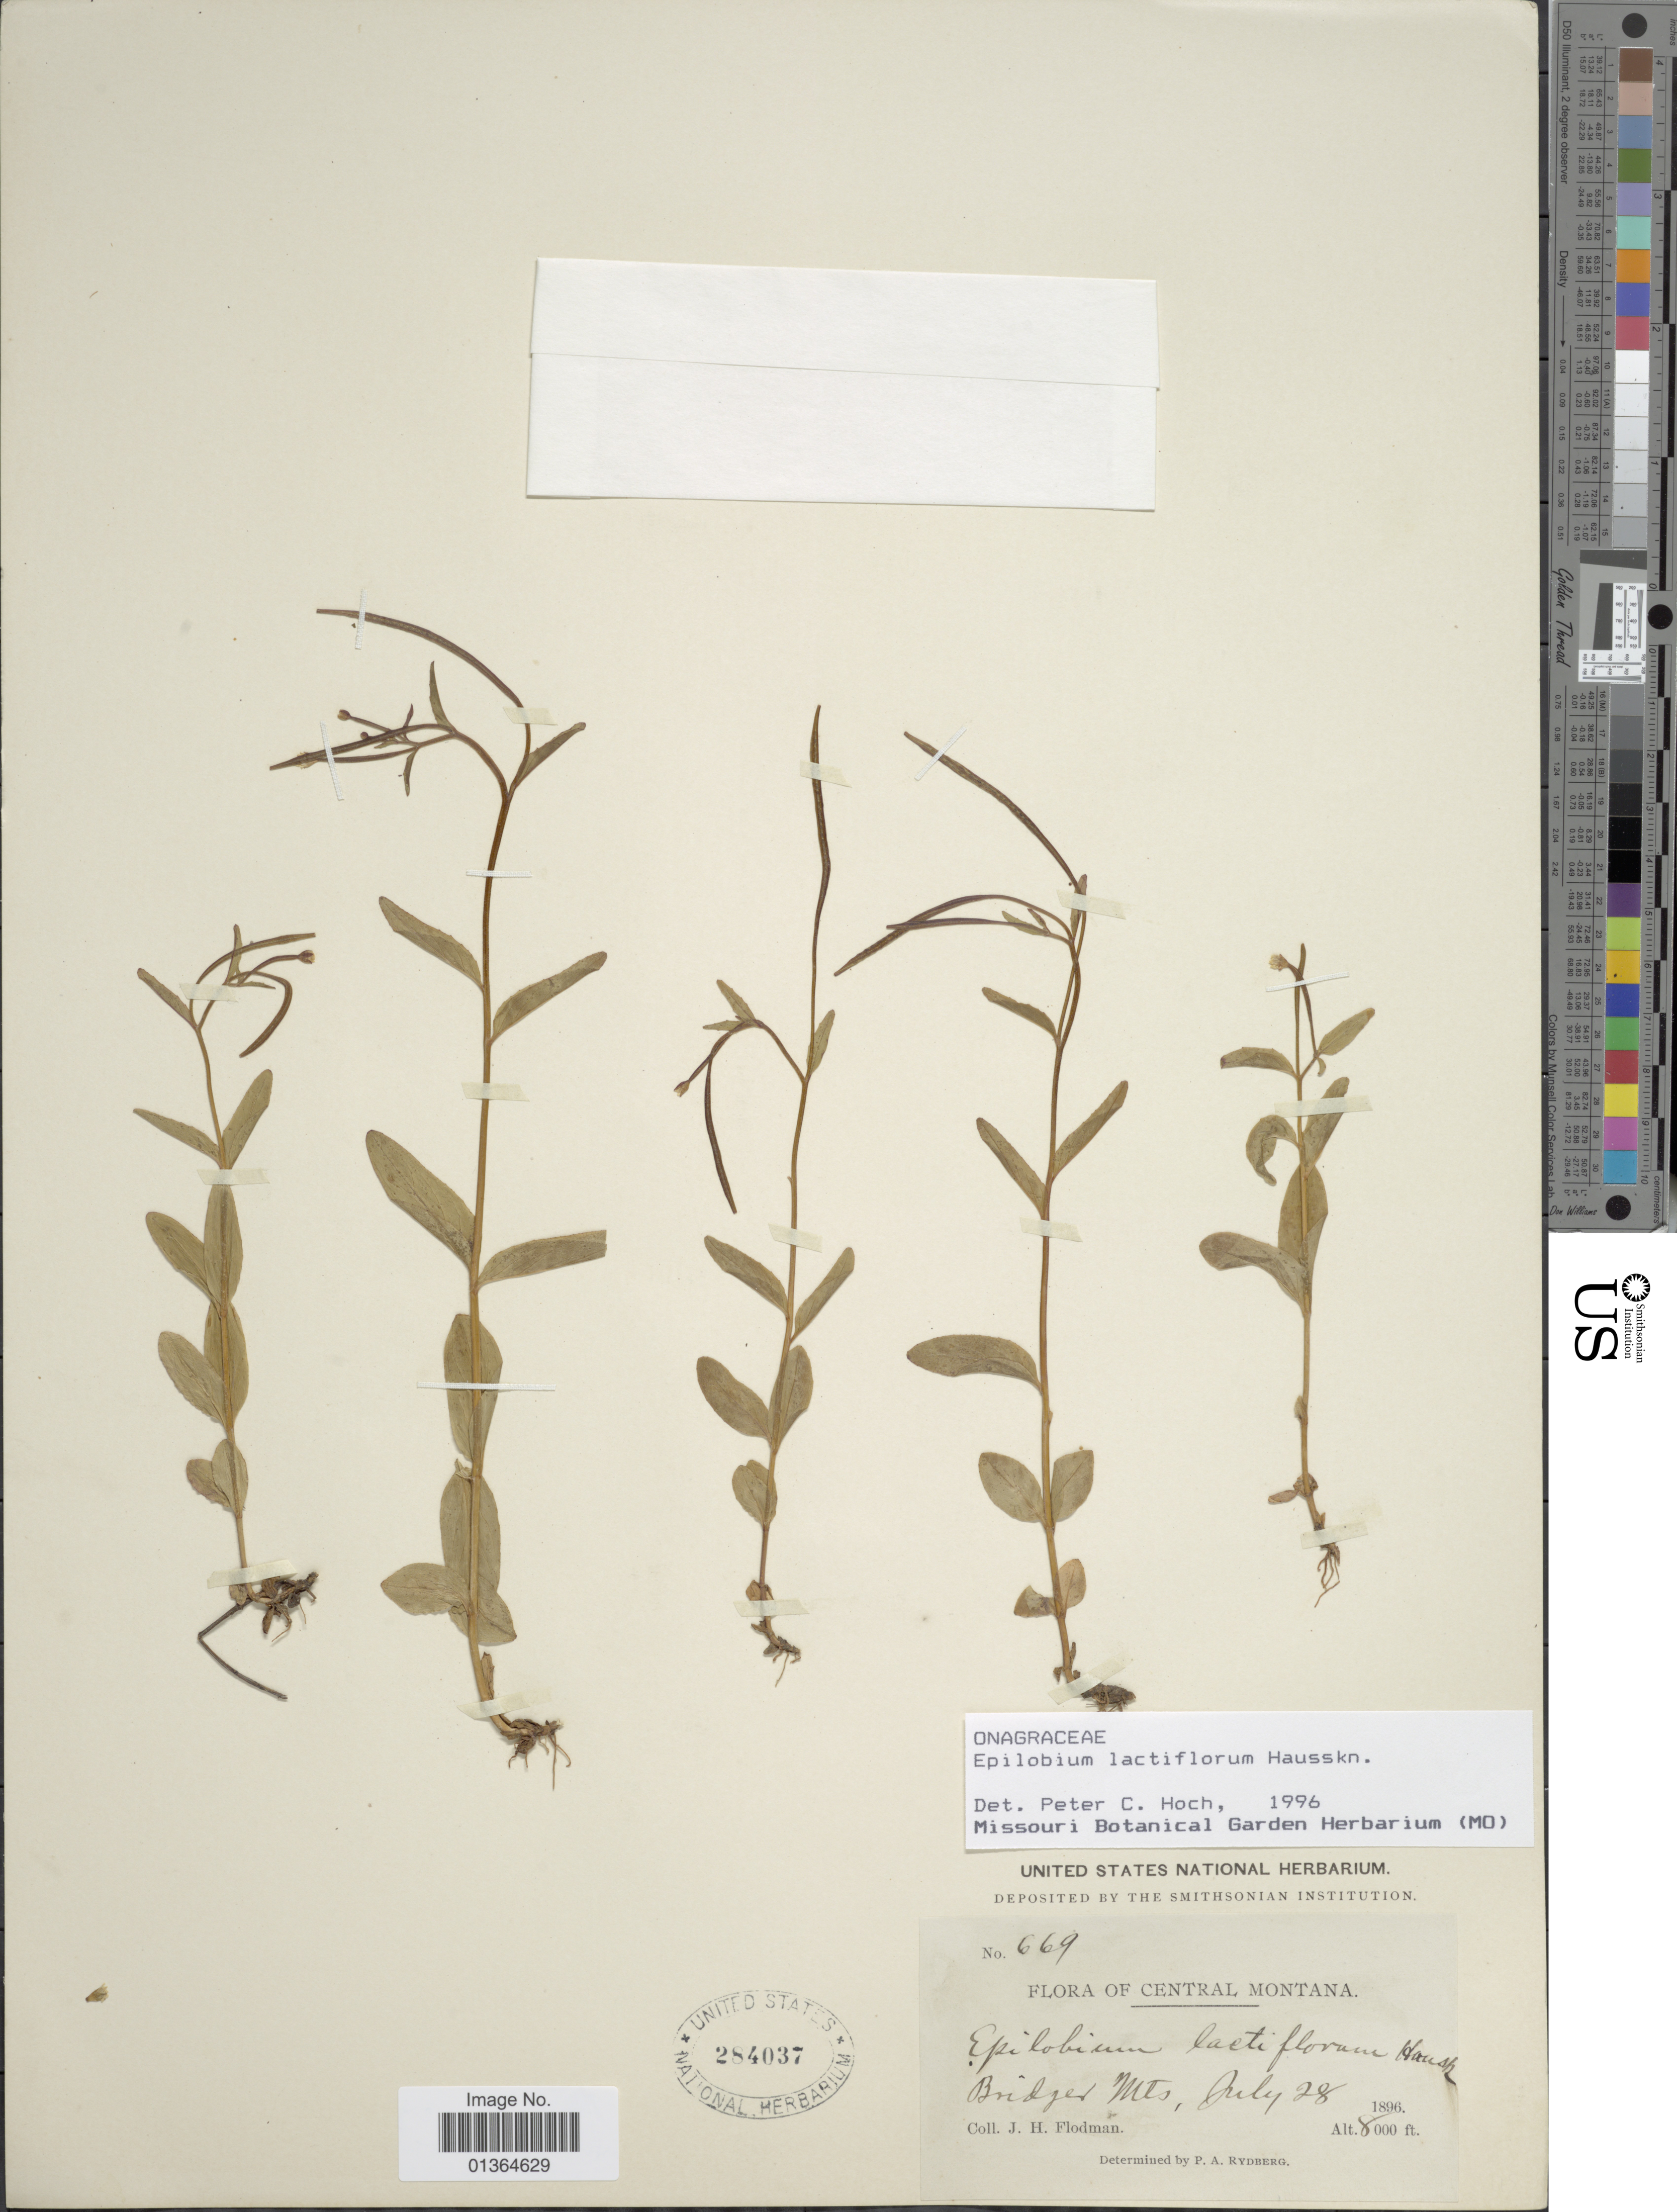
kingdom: Plantae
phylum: Tracheophyta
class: Magnoliopsida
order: Myrtales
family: Onagraceae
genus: Epilobium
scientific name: Epilobium lactiflorum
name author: Hausskn.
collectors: J. Flodman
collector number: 669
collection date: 1896-07-28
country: United States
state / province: Montana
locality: Central Montana. Bridges Mts.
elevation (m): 2438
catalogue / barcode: US 284037